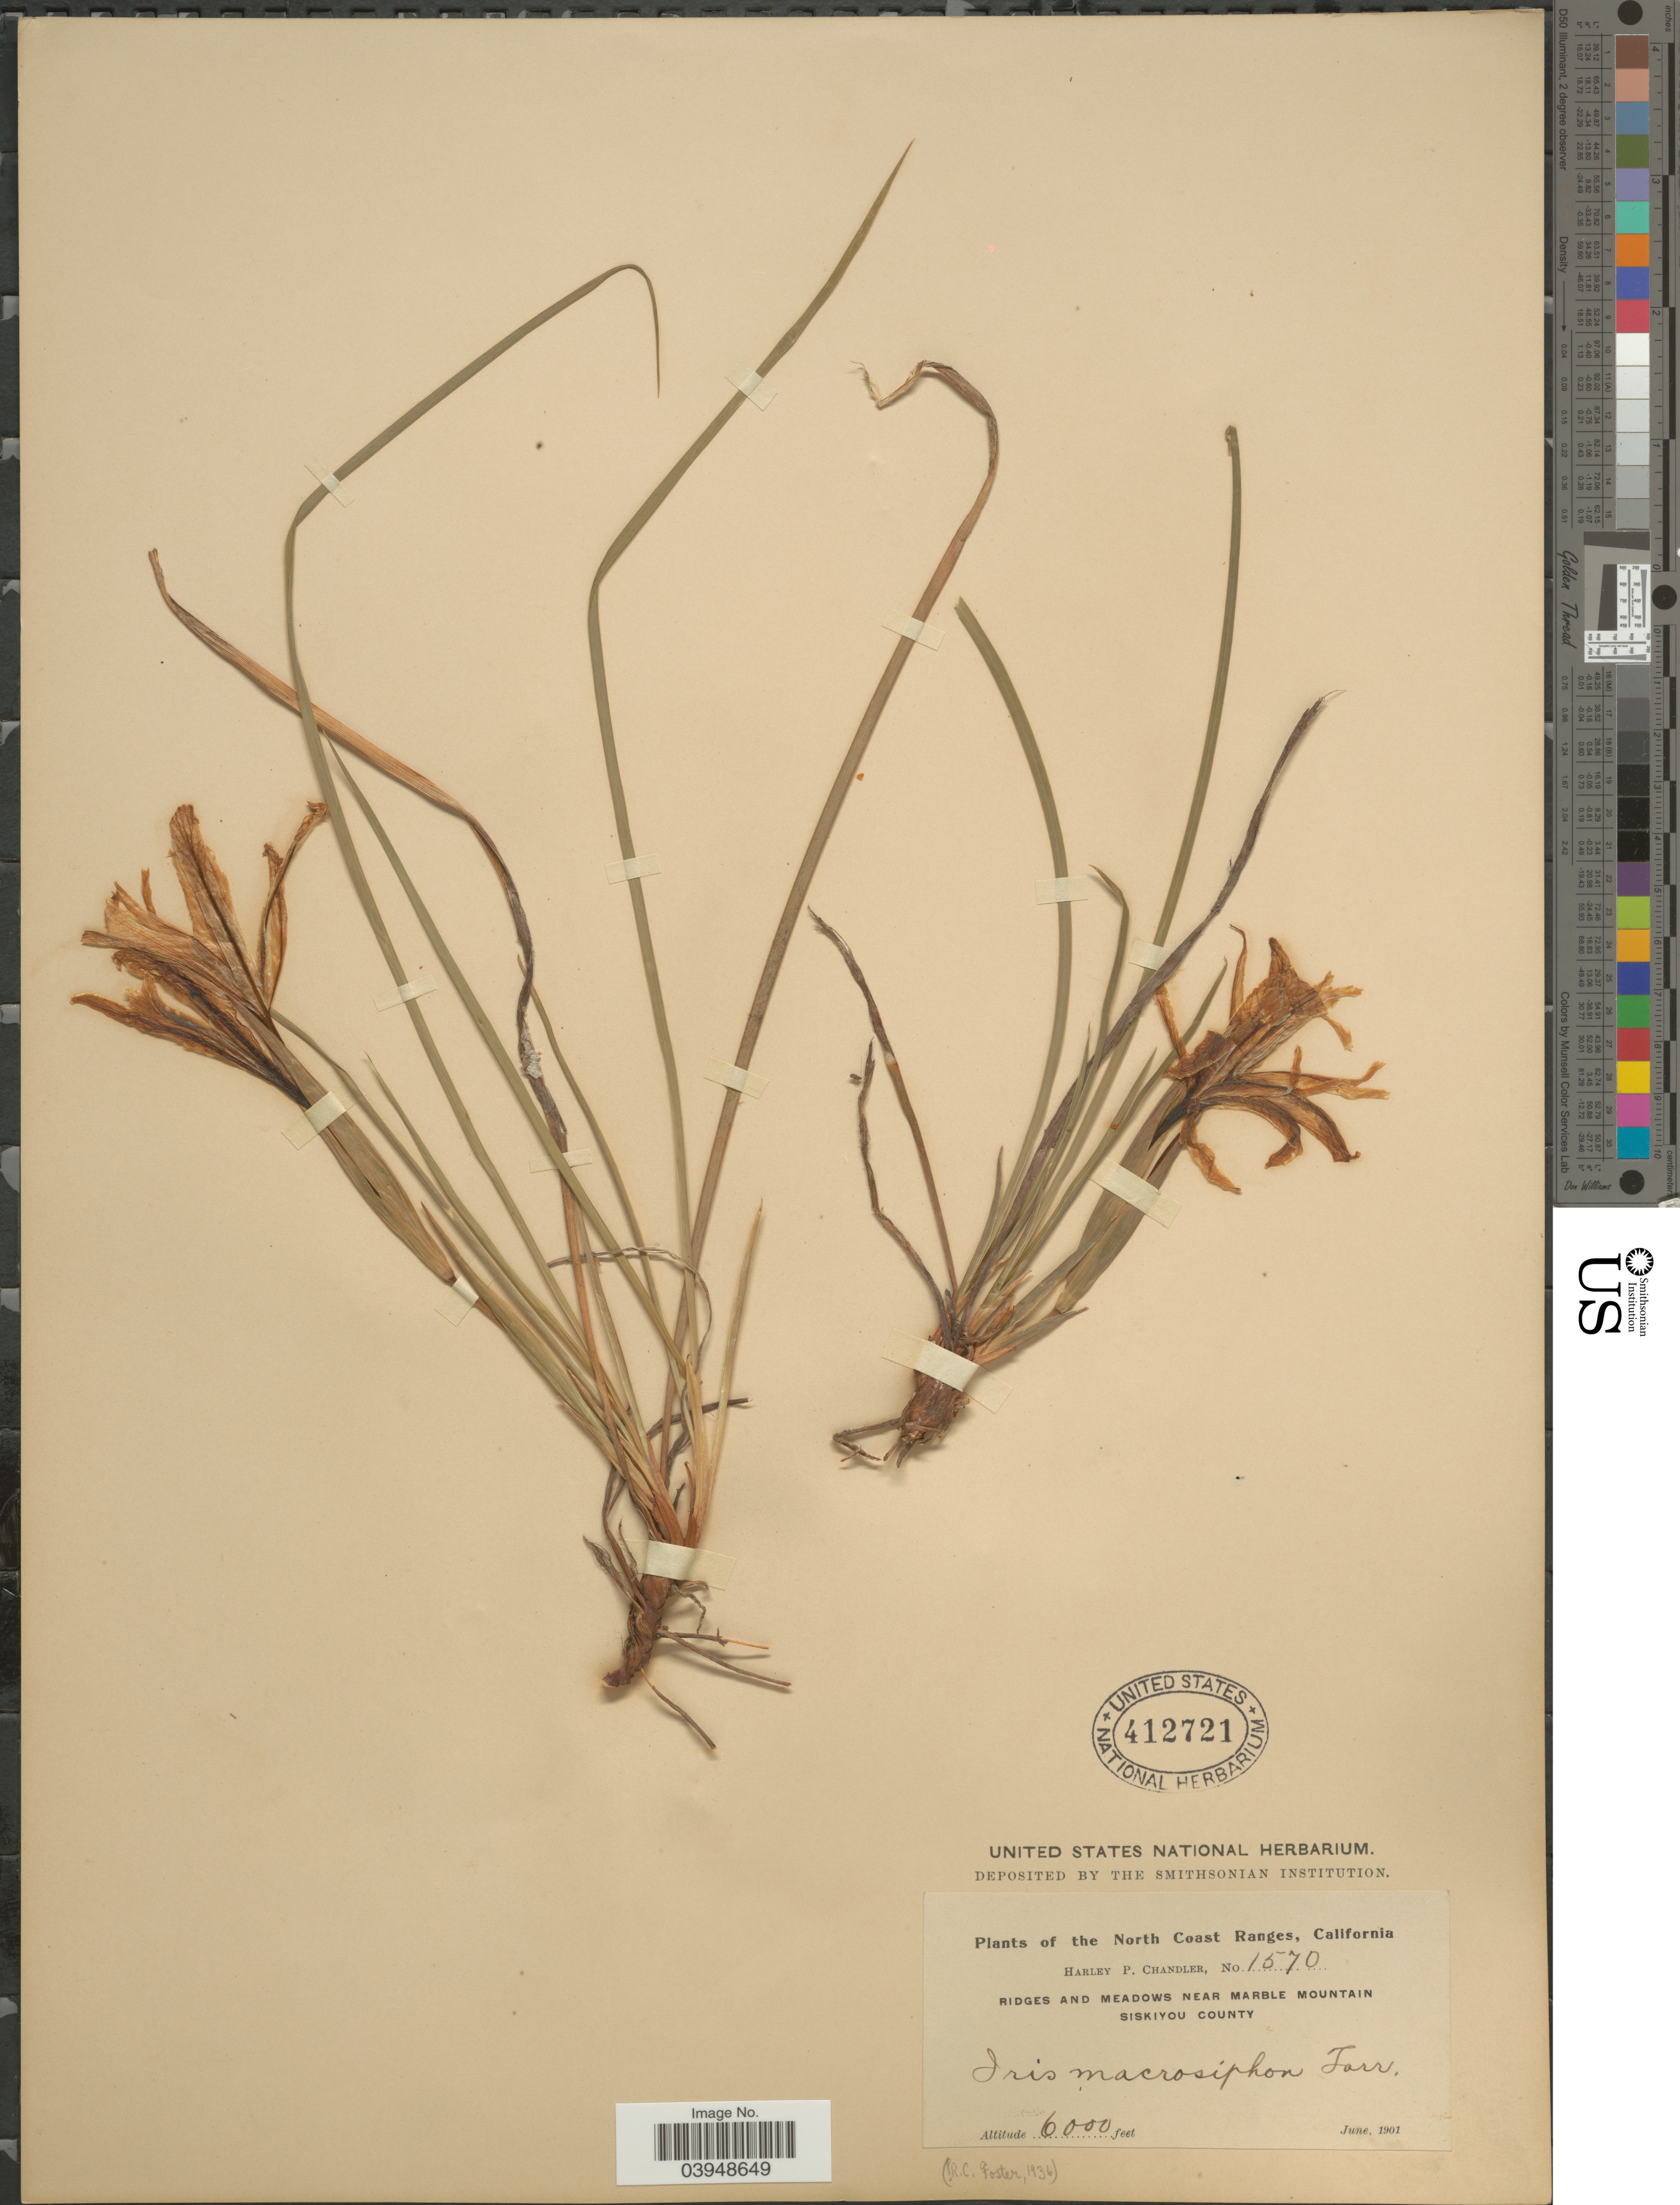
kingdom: Plantae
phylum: Tracheophyta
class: Liliopsida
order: Asparagales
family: Iridaceae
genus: Iris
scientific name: Iris macrosiphon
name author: Torr.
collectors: H. Chandler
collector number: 1570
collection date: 1901-06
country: United States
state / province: California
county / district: Siskiyou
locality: North Coast Ranges. Ridges and meadows near Marble Mountain. Siskiyou County.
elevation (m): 1829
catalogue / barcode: US 412721